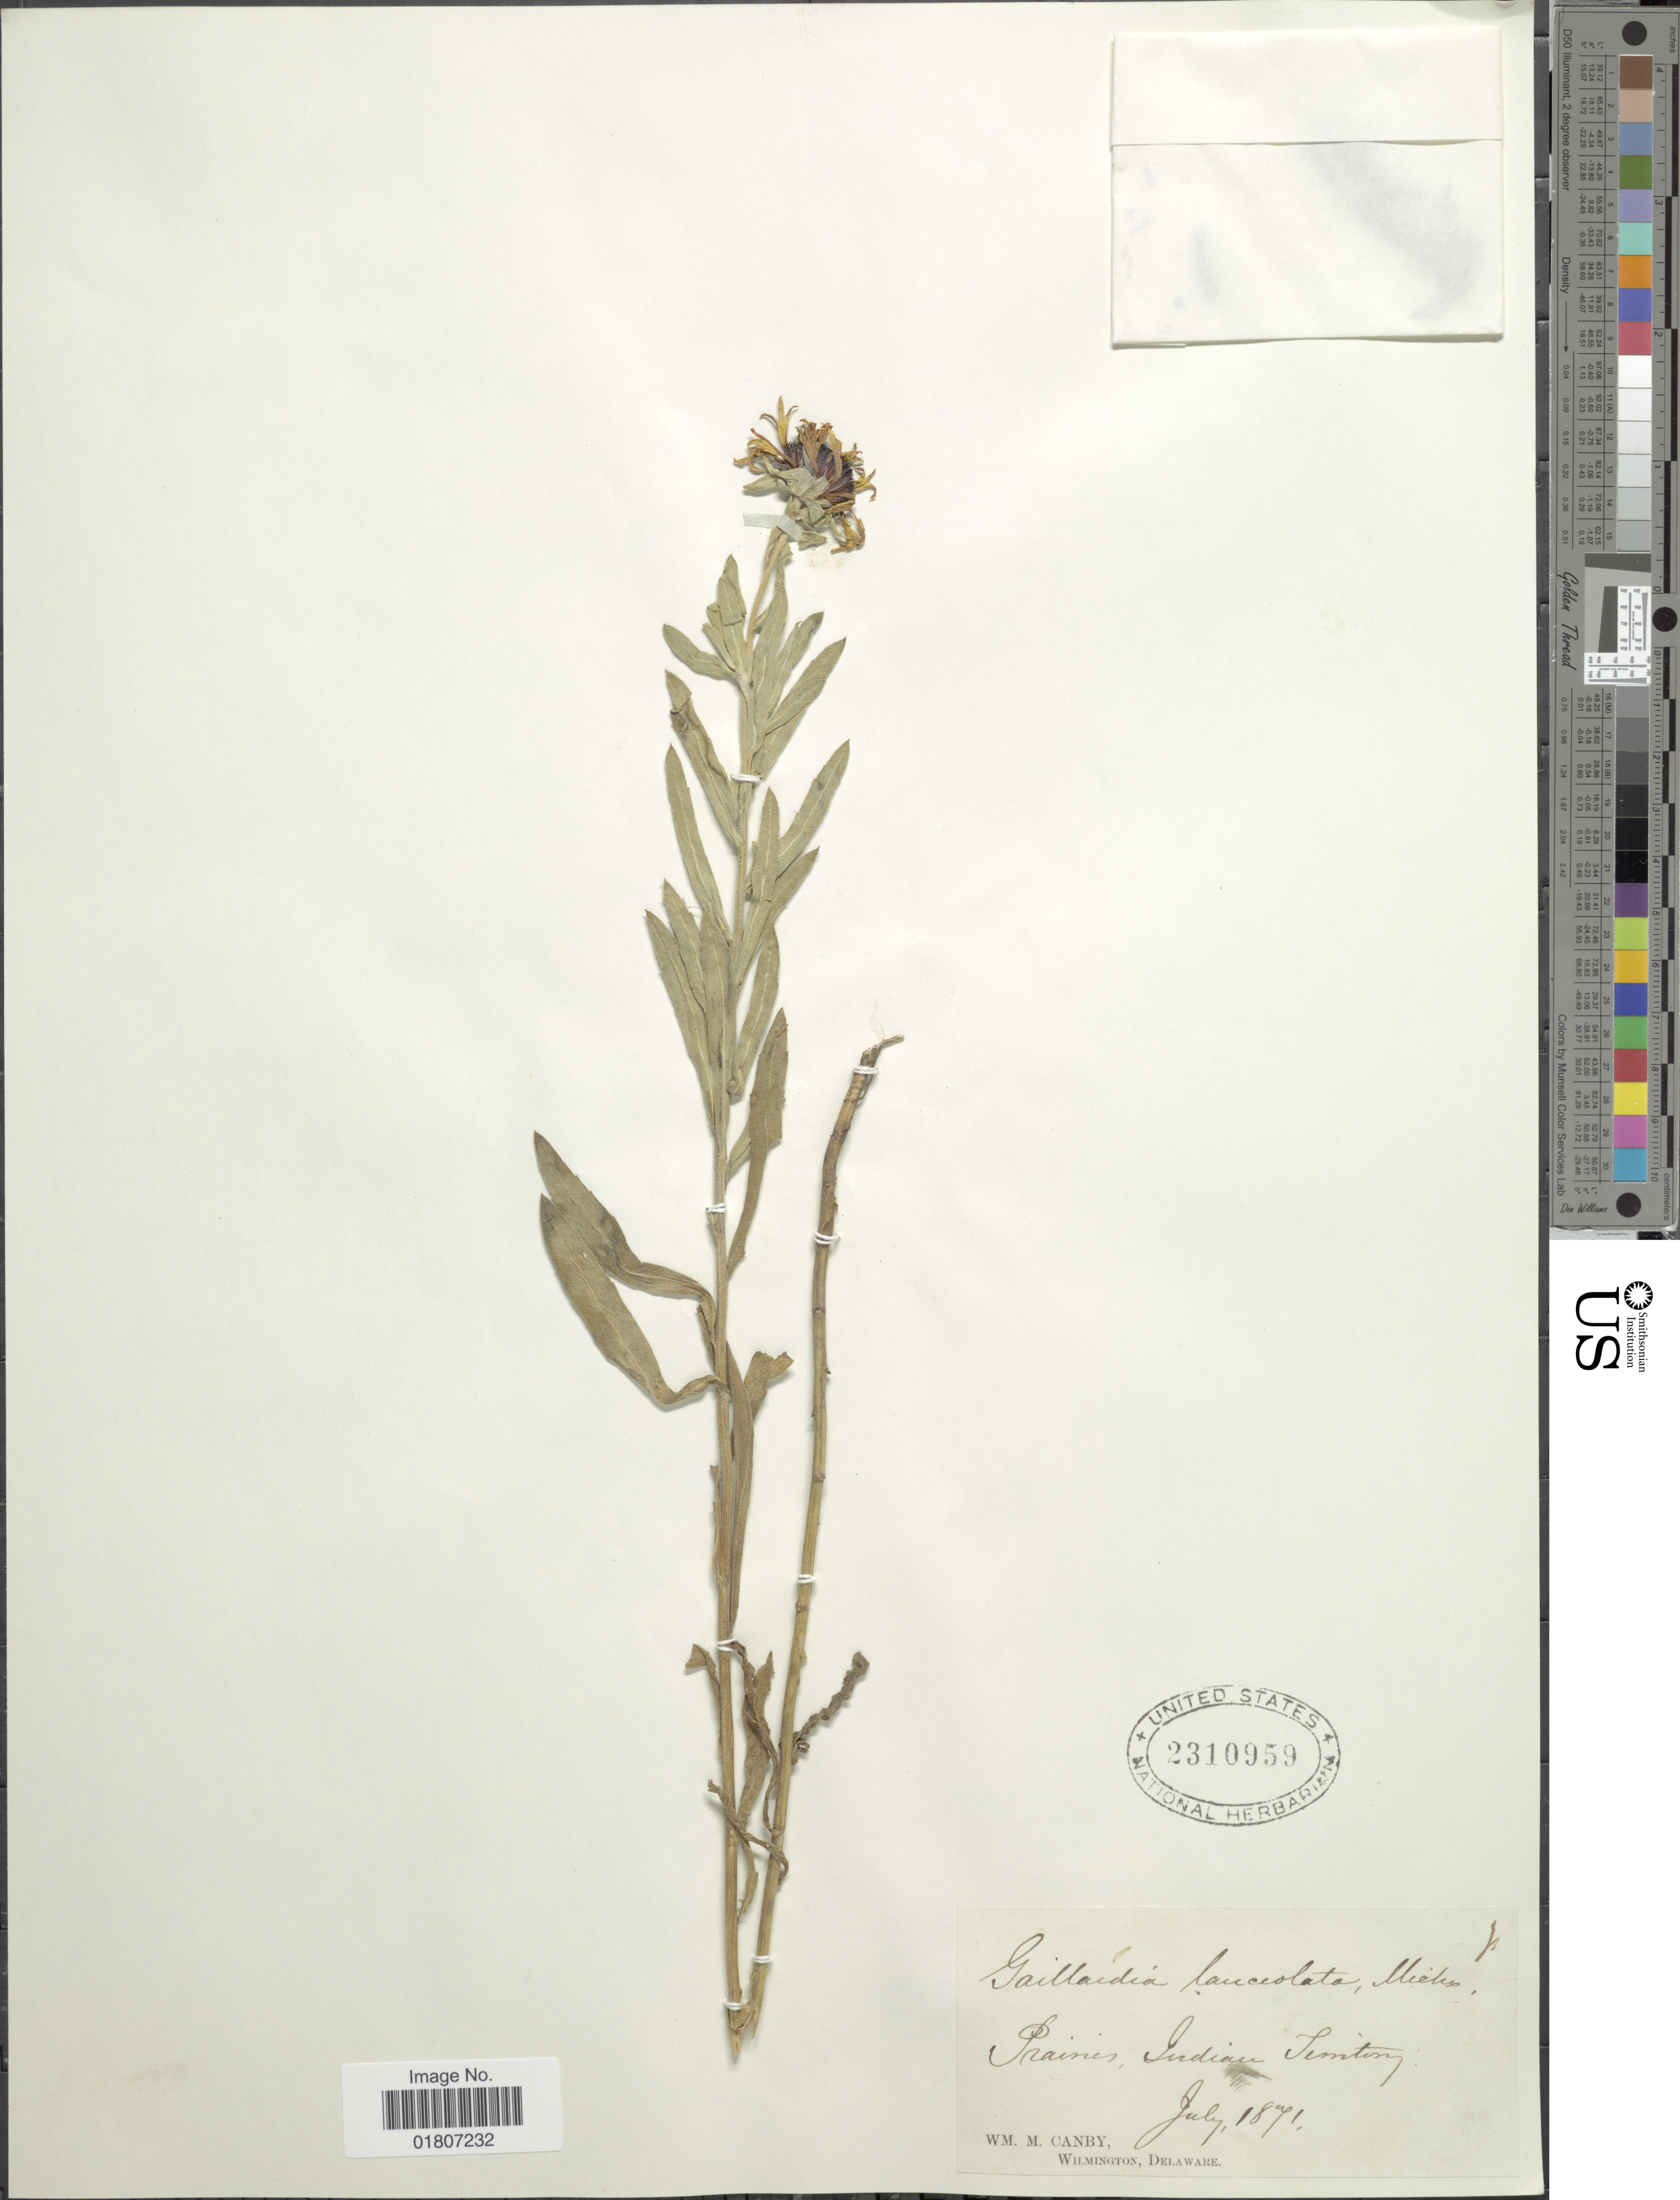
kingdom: Plantae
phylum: Tracheophyta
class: Magnoliopsida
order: Asterales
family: Asteraceae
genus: Gaillardia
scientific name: Gaillardia lanceolata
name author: Michx.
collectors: W. M. Canby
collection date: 1871-07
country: United States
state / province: Oklahoma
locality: Prairies, Indian Territory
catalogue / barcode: US 2310959